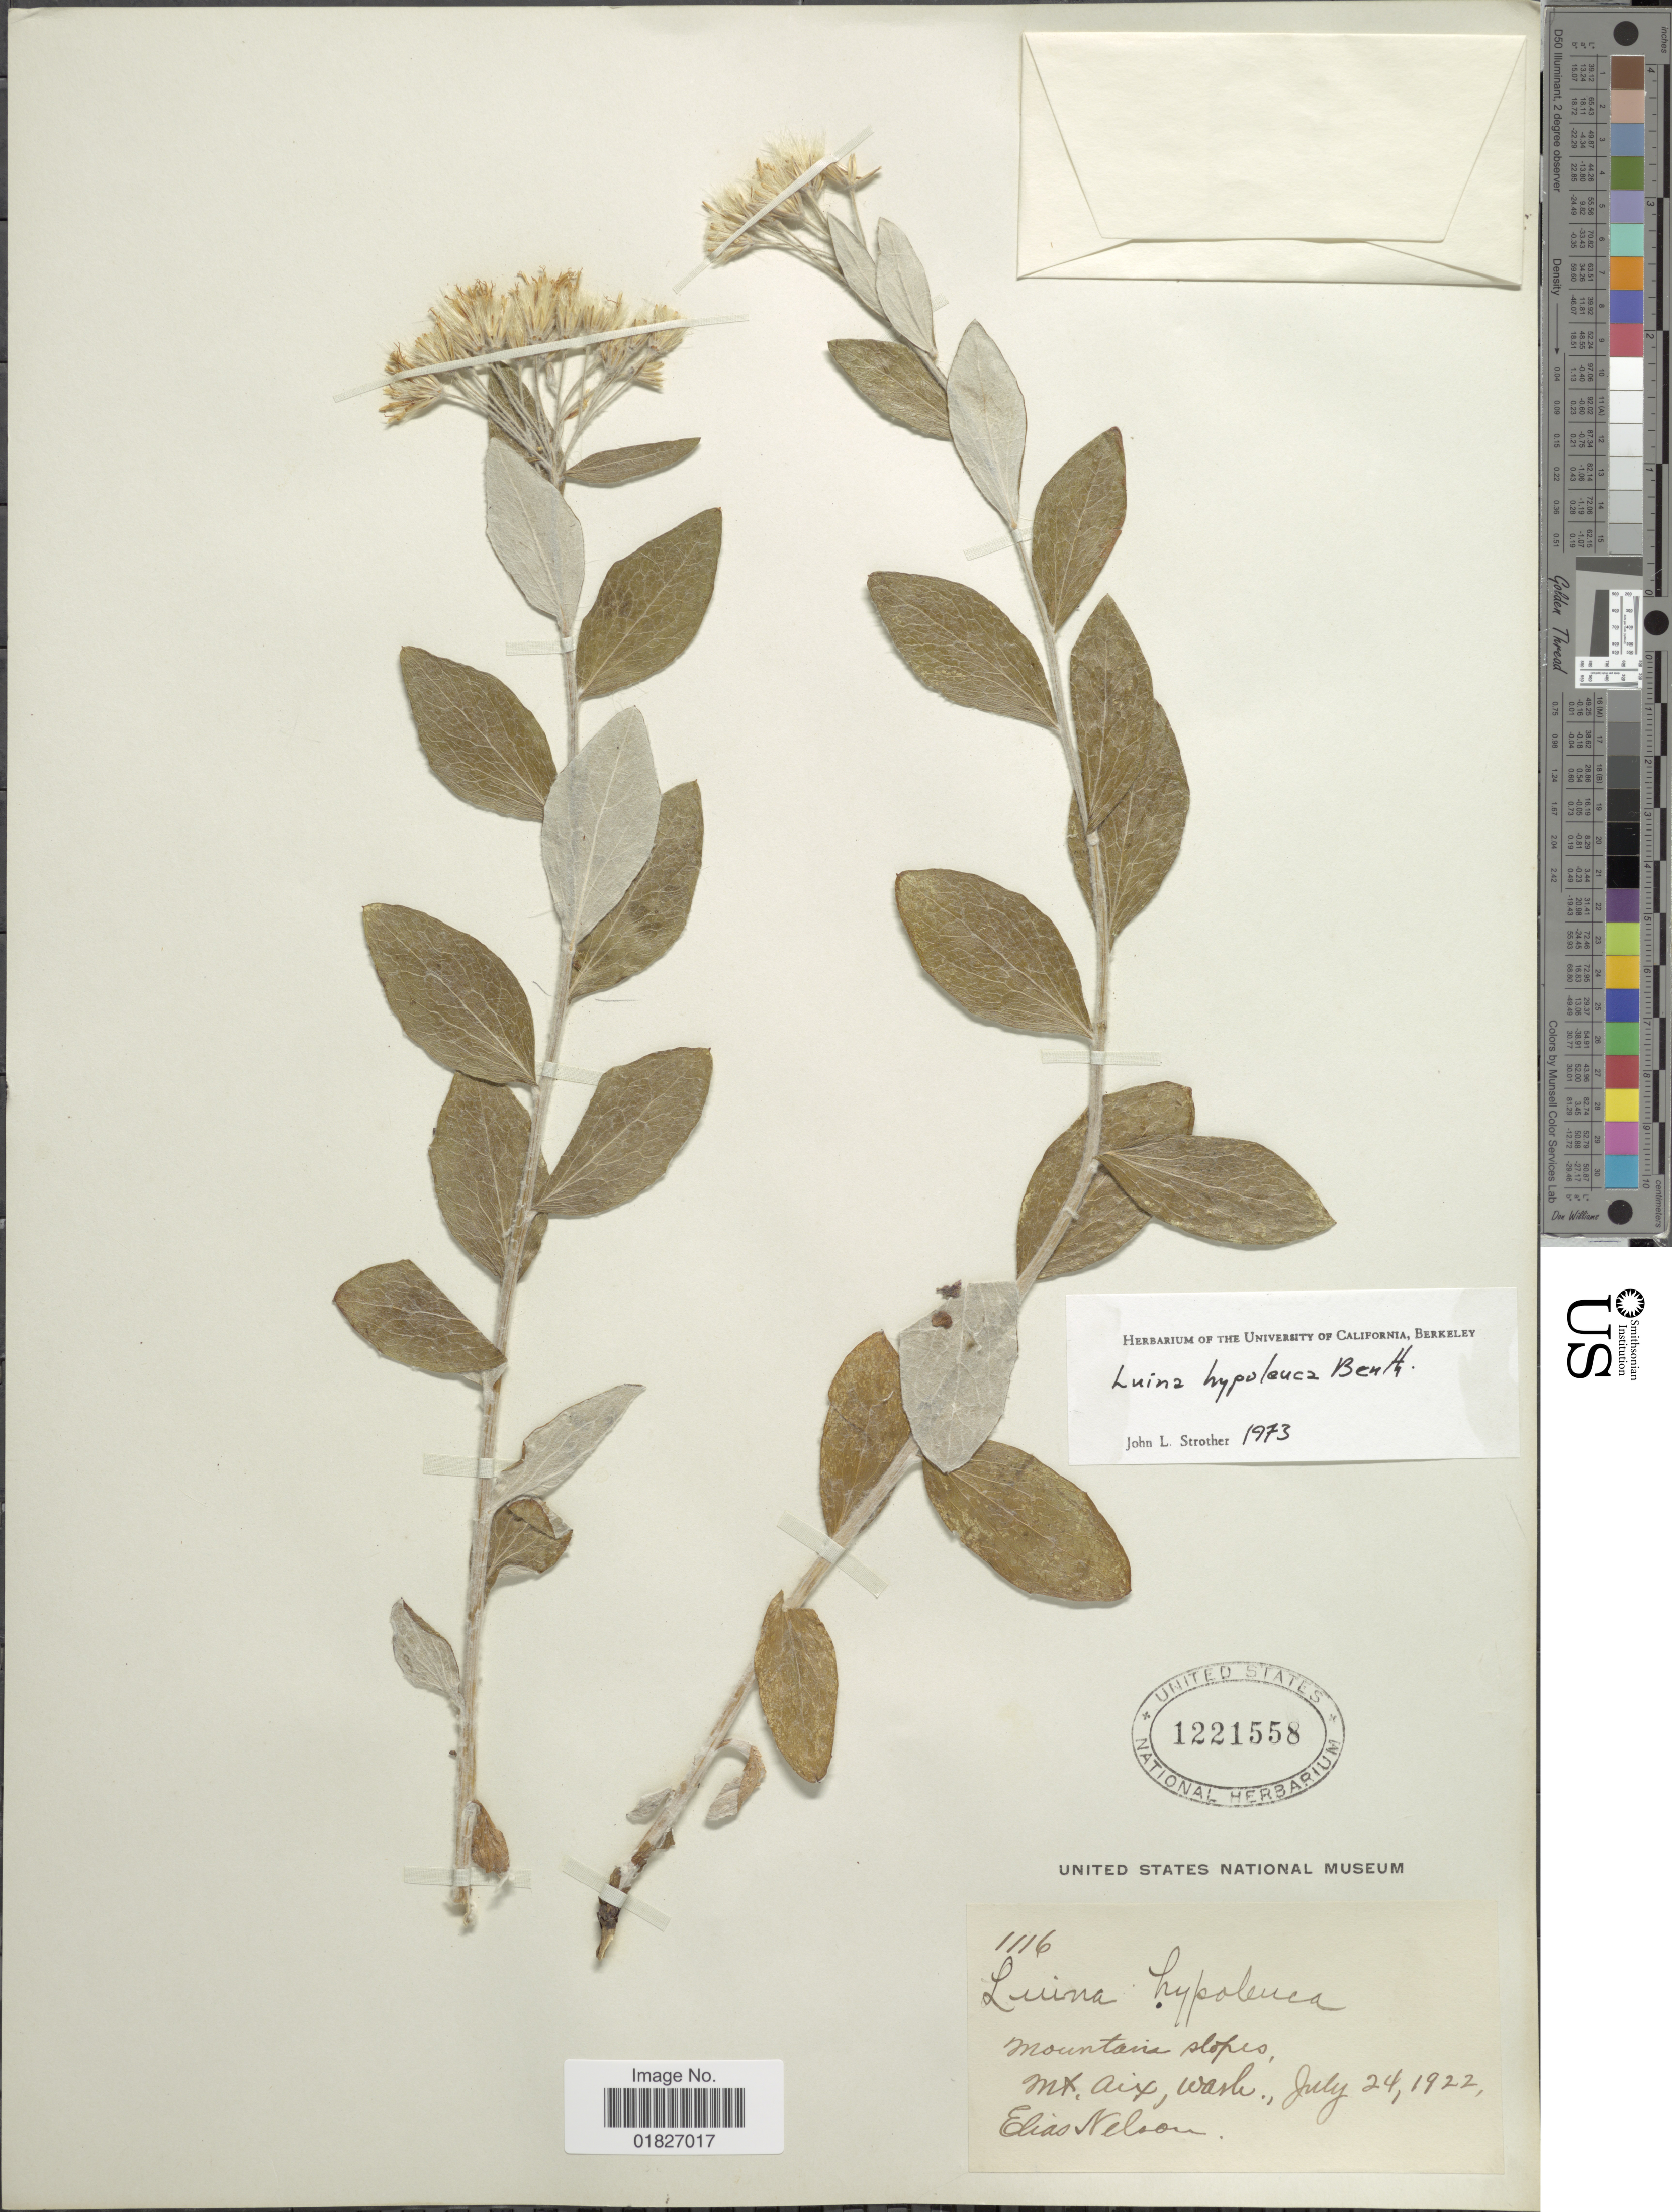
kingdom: Plantae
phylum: Tracheophyta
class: Magnoliopsida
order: Asterales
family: Asteraceae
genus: Luina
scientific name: Luina hypoleuca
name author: Benth.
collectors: E. Nelson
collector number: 1116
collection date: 1922-07-24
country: United States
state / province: Washington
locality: Mx. Aix, Wash.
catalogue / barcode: US 1221558